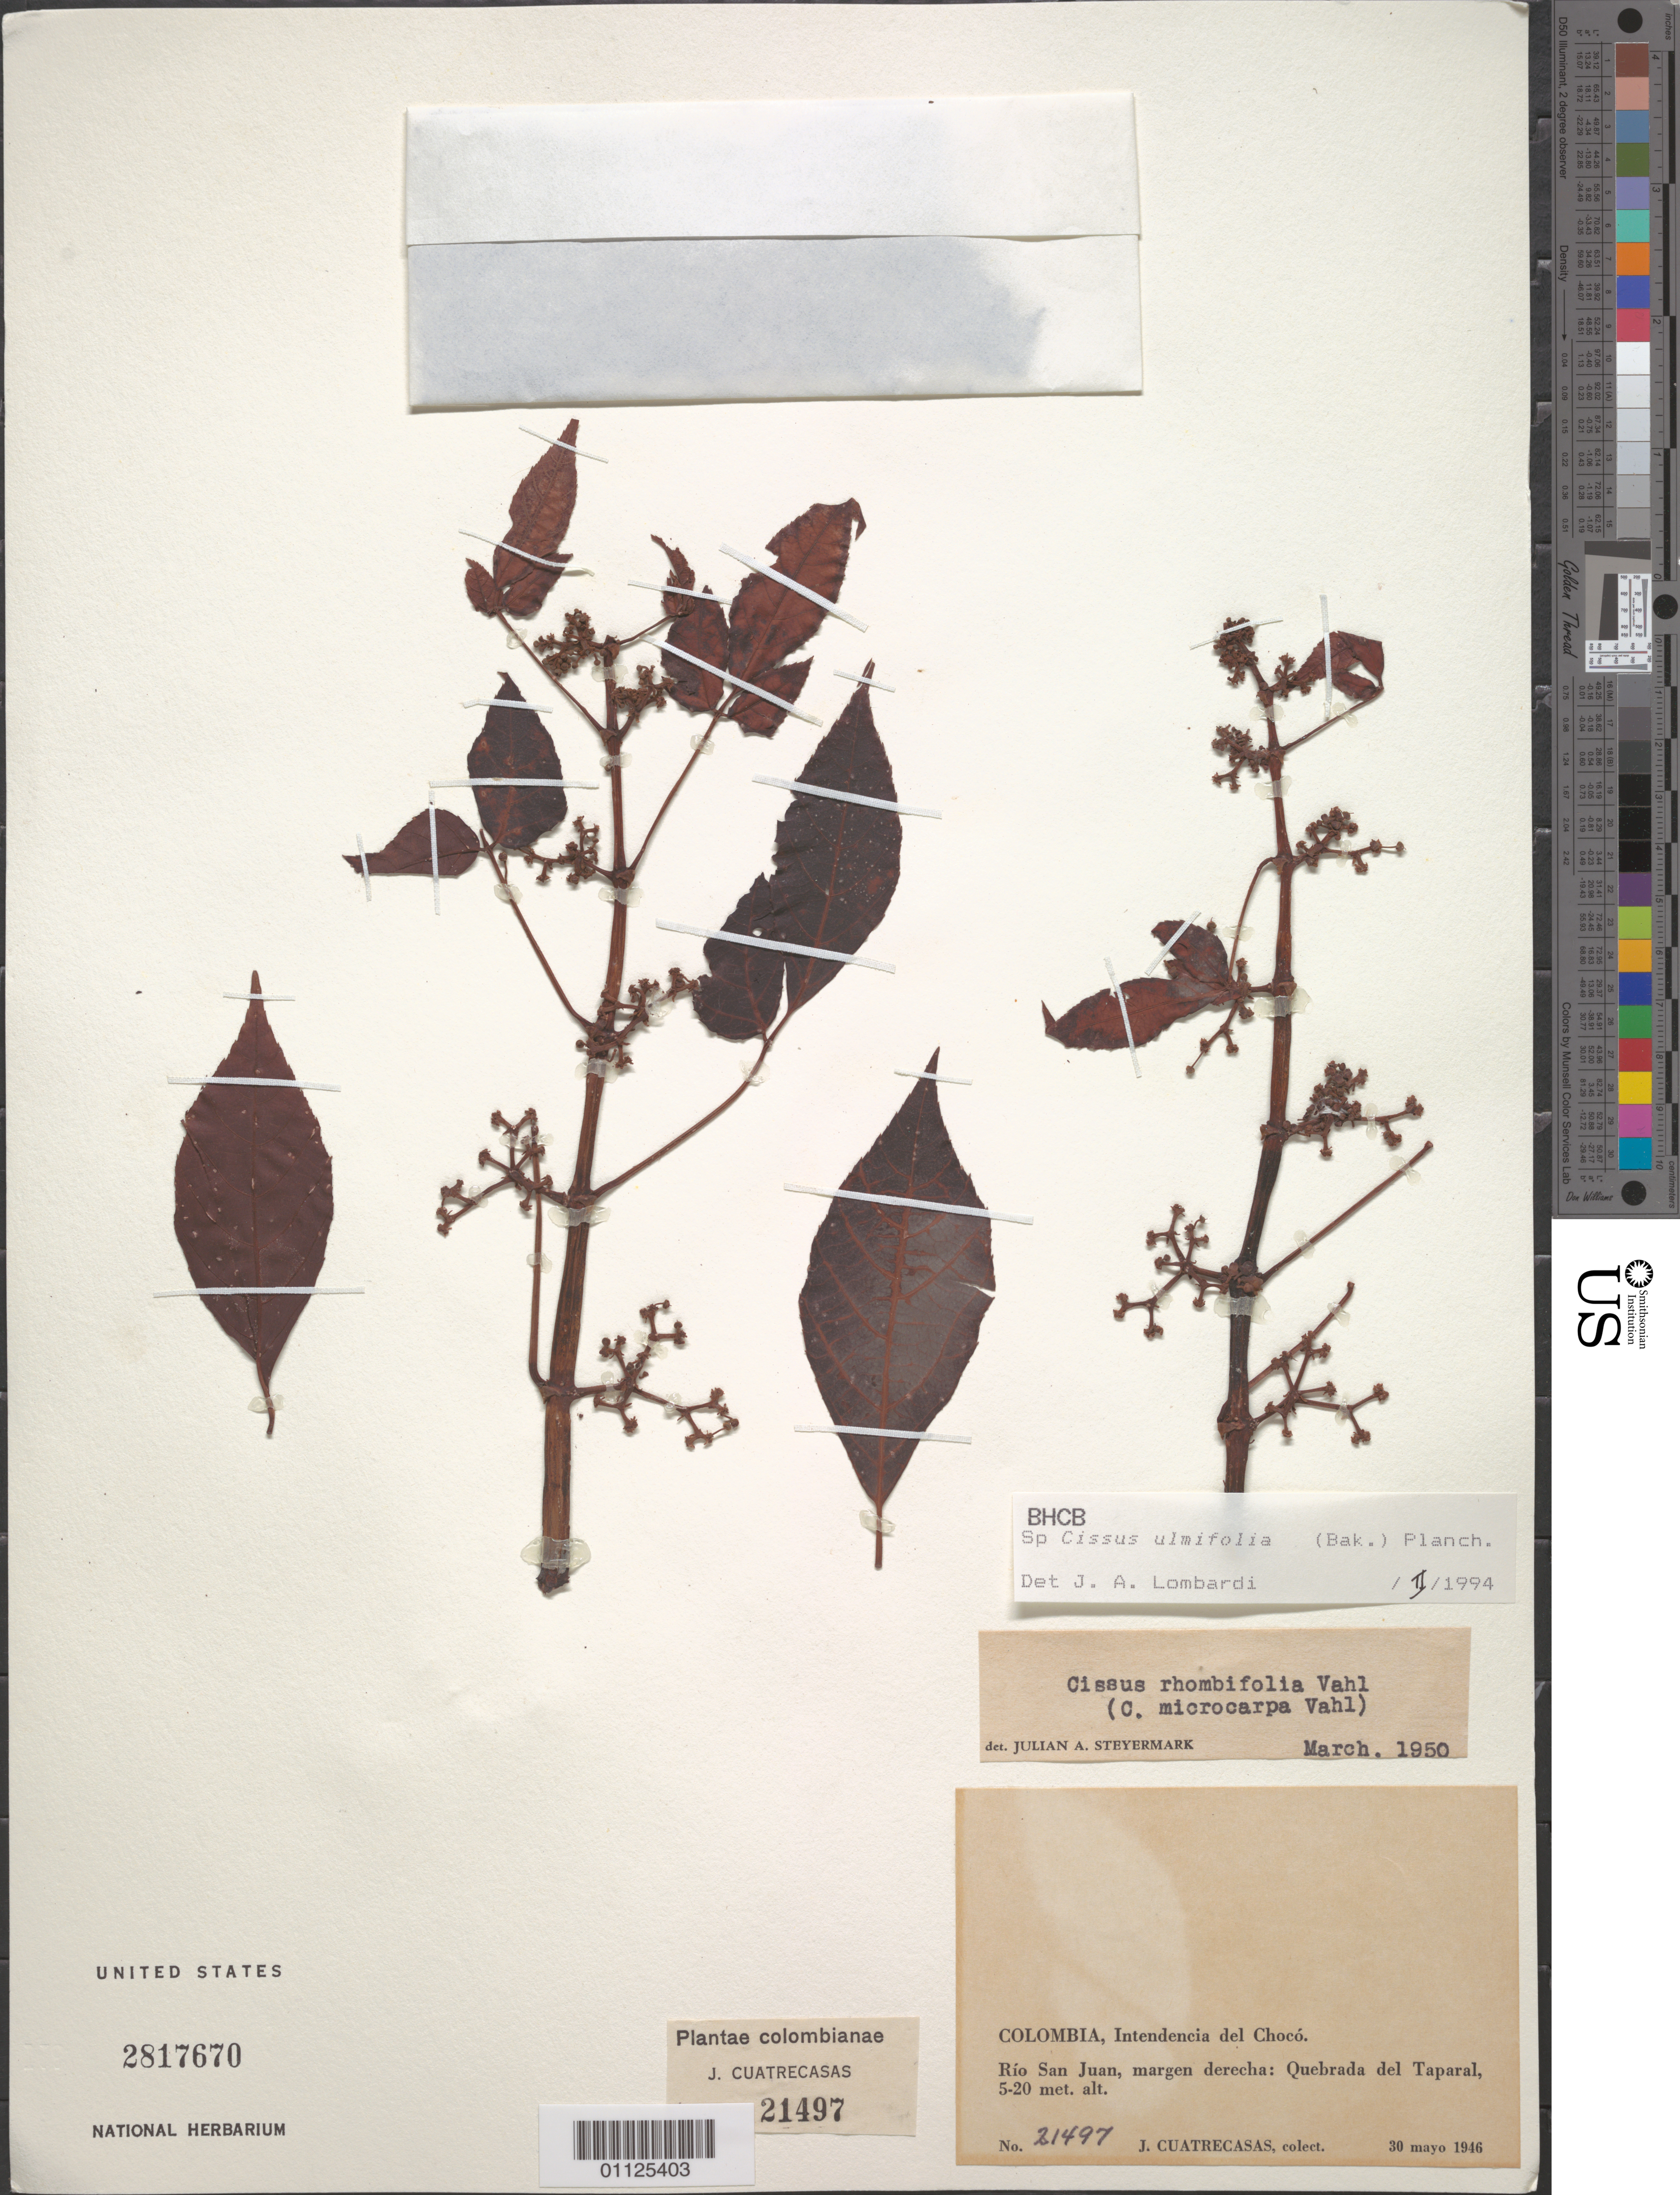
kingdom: Plantae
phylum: Tracheophyta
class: Magnoliopsida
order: Vitales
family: Vitaceae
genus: Cissus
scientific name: Cissus ulmifolia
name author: (Baker) Planch.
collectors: J. Cuatrecasas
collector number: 21497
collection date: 1946-05-30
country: Colombia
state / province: Chocó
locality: Rio San Juan, margen derecha: Quebrada del Taparal.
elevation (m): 5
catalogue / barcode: US 2817670